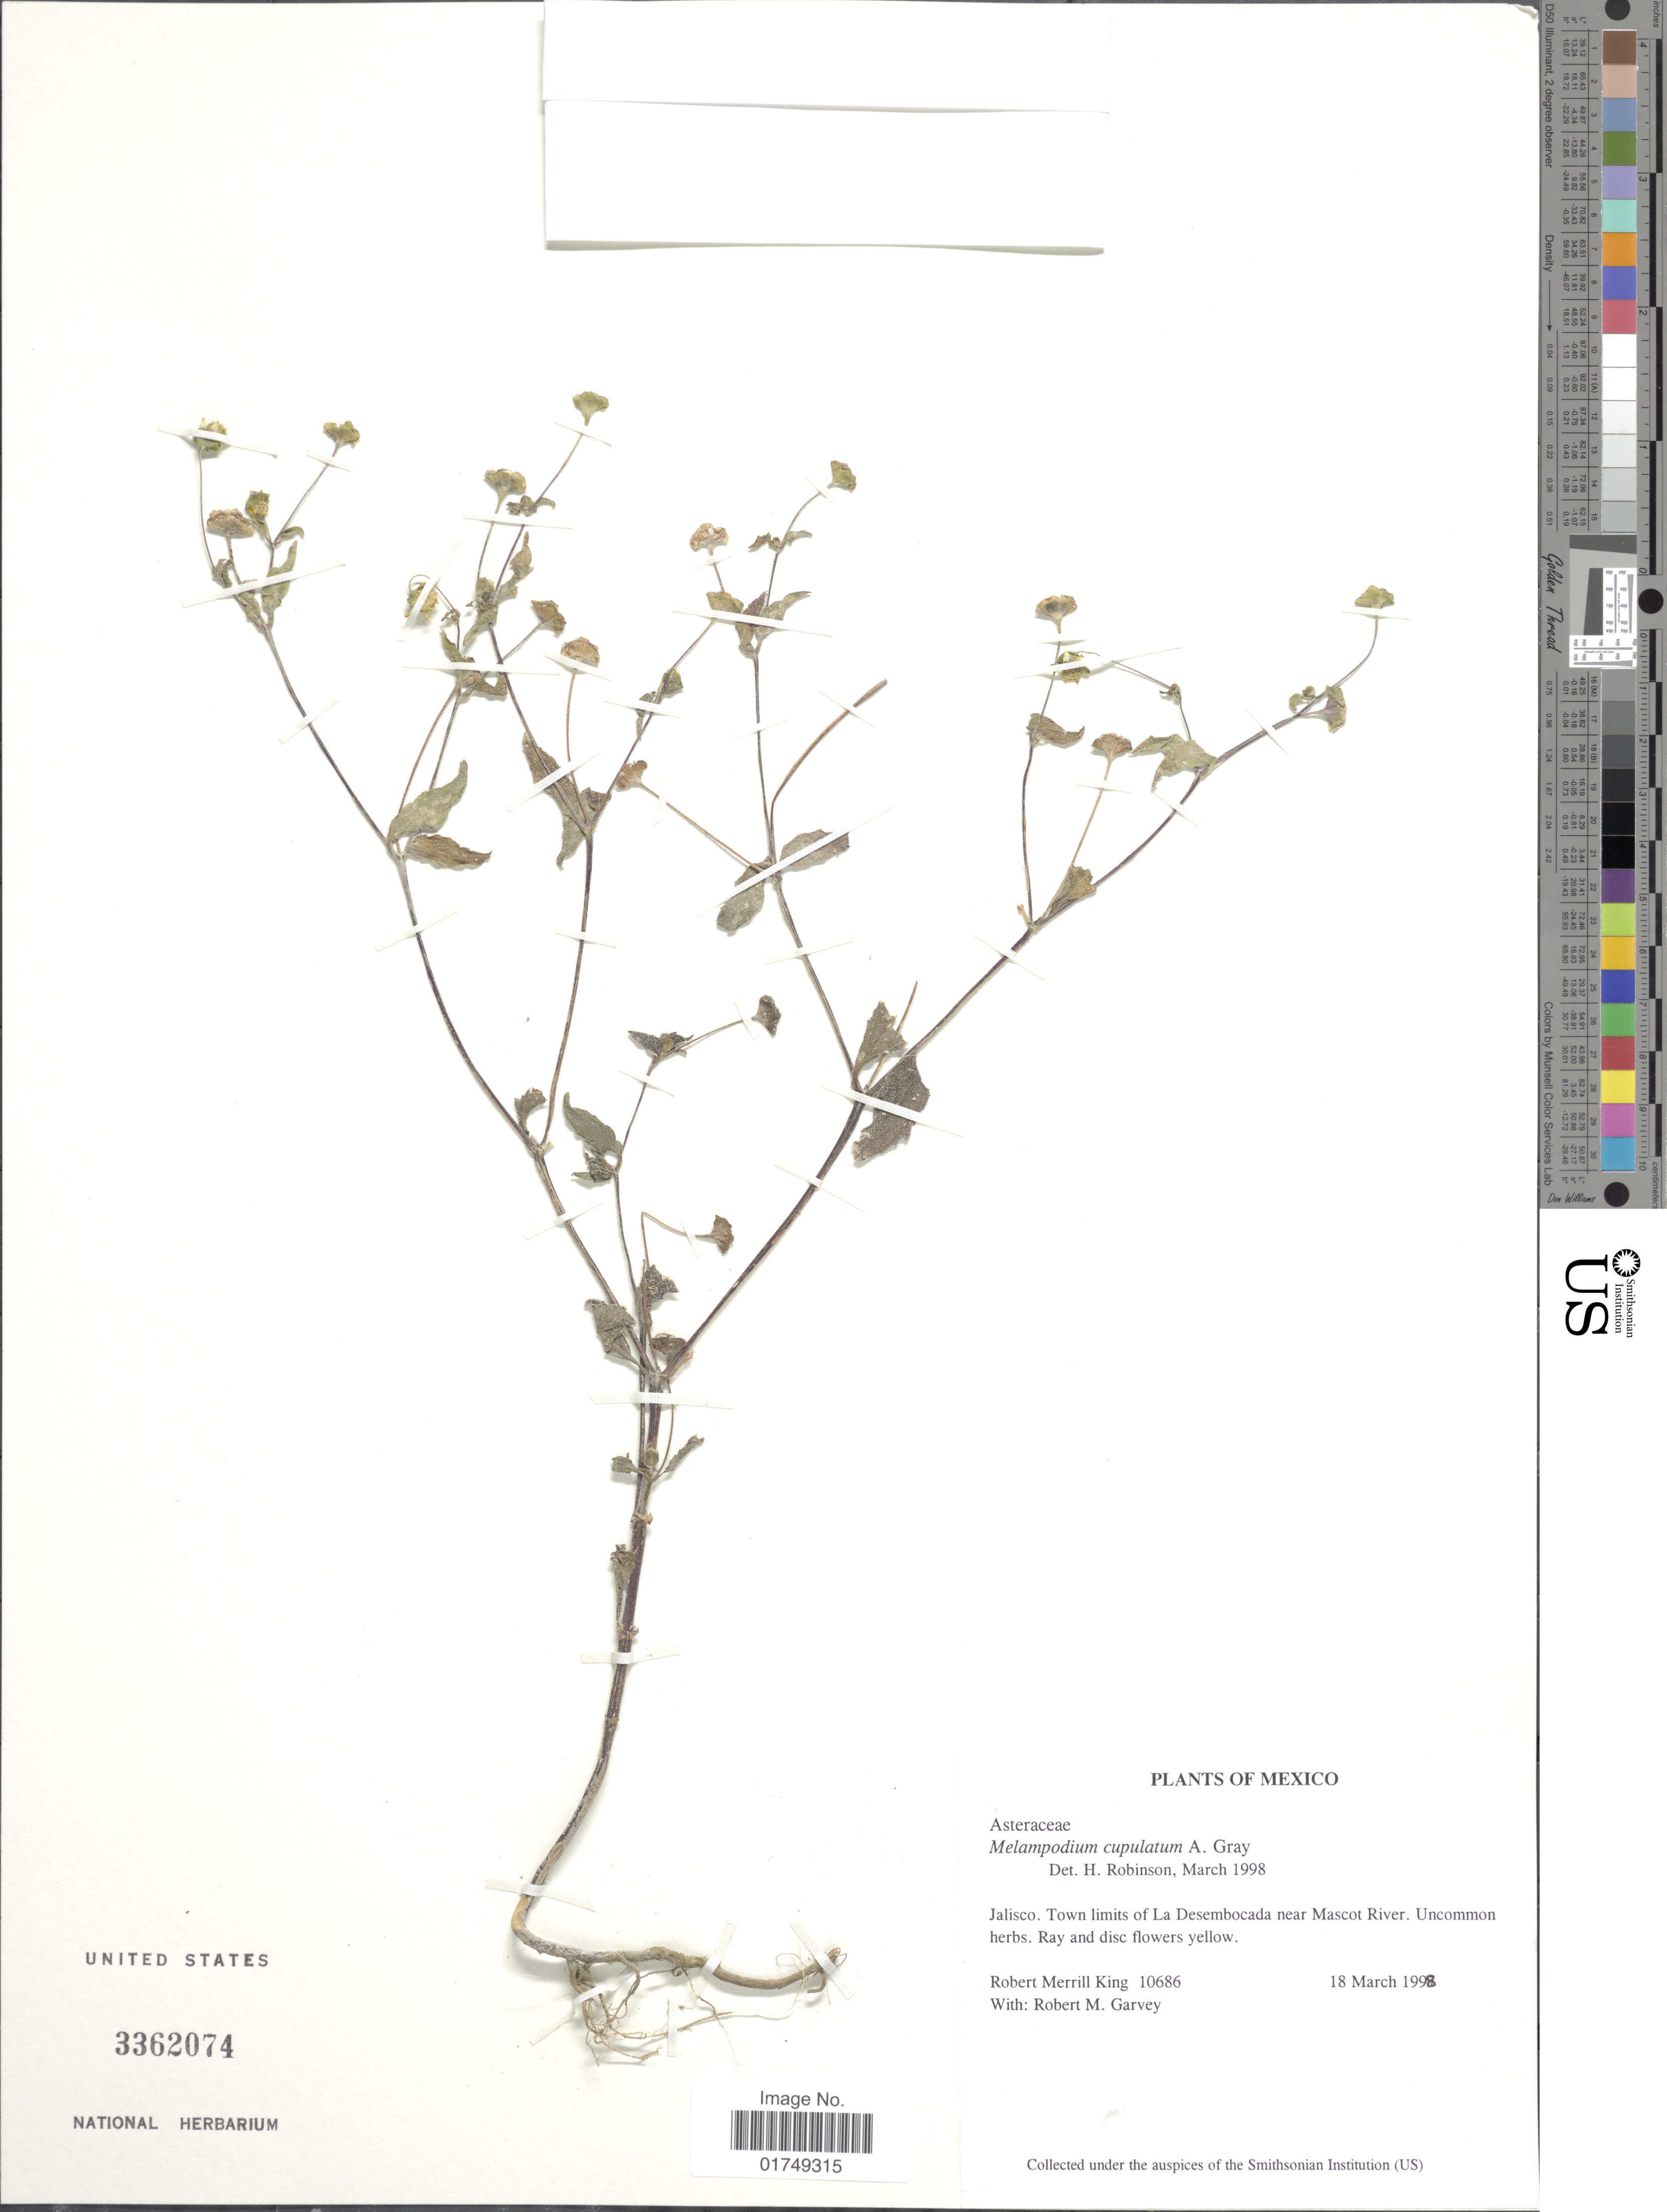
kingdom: Plantae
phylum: Tracheophyta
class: Magnoliopsida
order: Asterales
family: Asteraceae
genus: Melampodium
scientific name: Melampodium cupulatum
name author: A. Gray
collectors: R. M. King & R. Garvey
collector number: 10686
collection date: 1998-03-18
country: Mexico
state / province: Jalisco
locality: Town limits of La Desembocada near Mascot River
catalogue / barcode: US 3362074